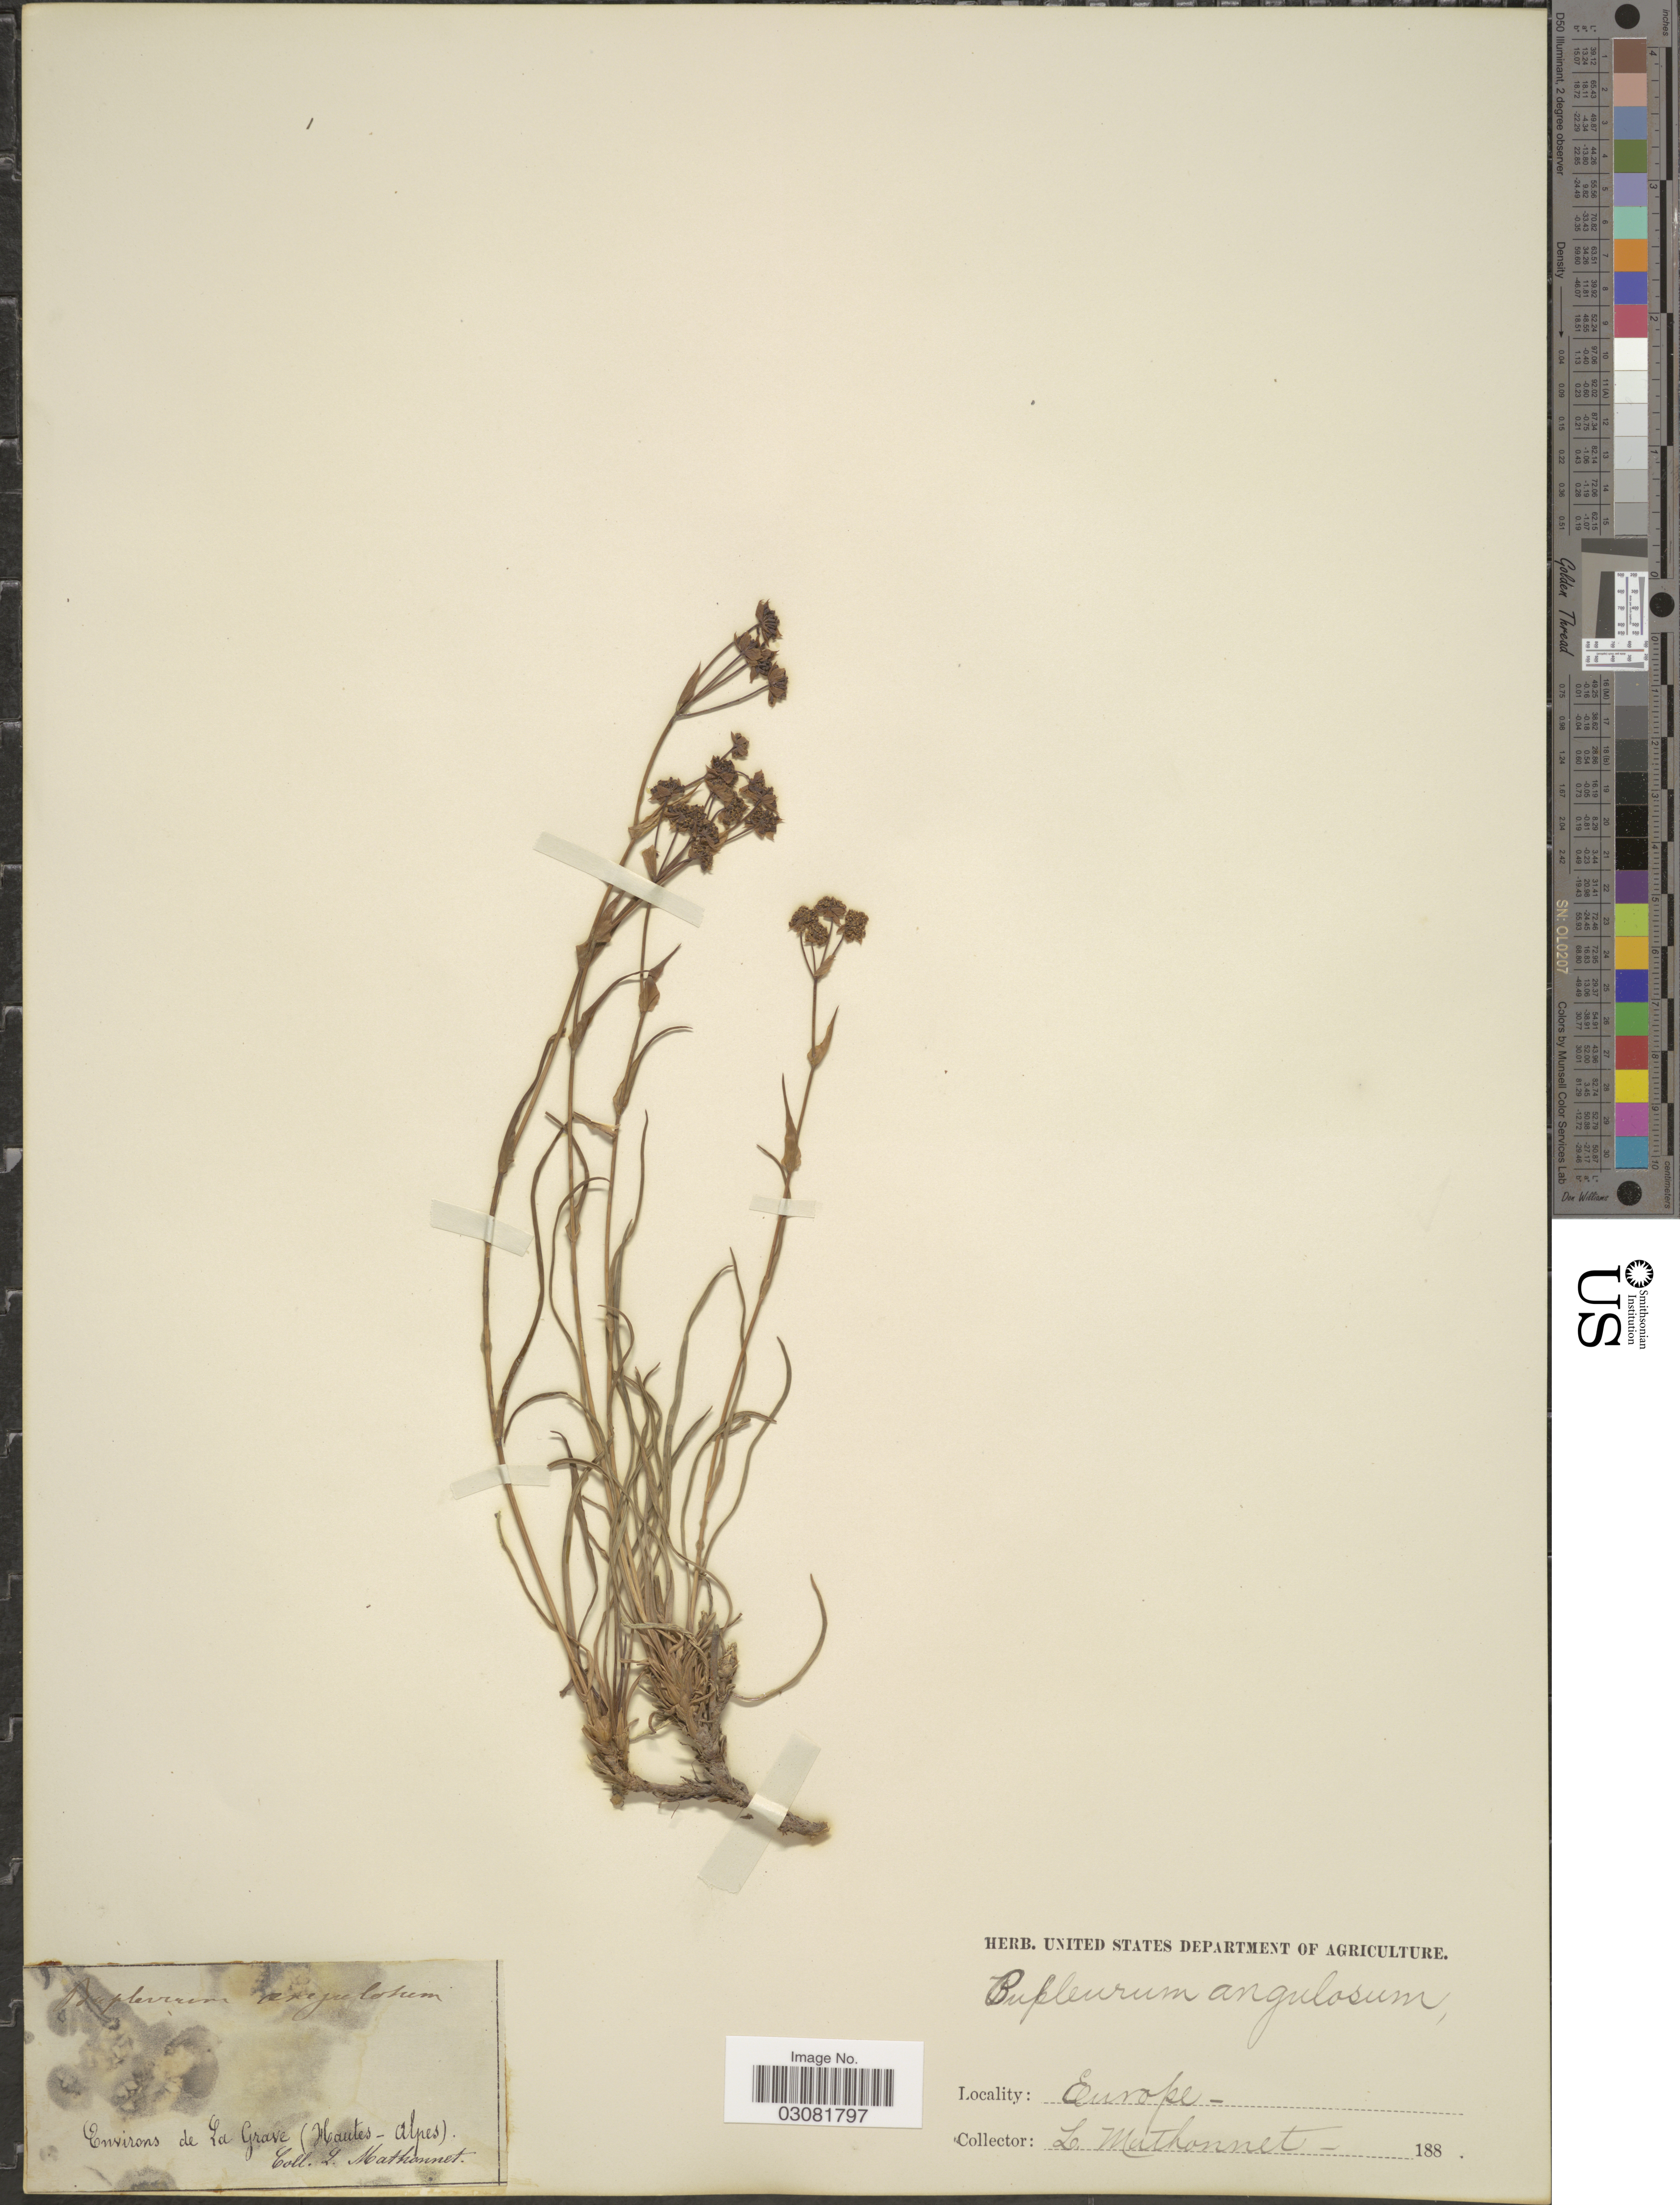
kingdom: Plantae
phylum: Tracheophyta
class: Magnoliopsida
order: Apiales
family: Apiaceae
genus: Bupleurum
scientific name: Bupleurum angulosum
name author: L.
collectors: L. Mathonnet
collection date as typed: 188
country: France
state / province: Provence-Alpes-Côte d'Azur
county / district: Hautes-Alpes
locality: Europe, Environs de La Grave (Hautes-Alpes).